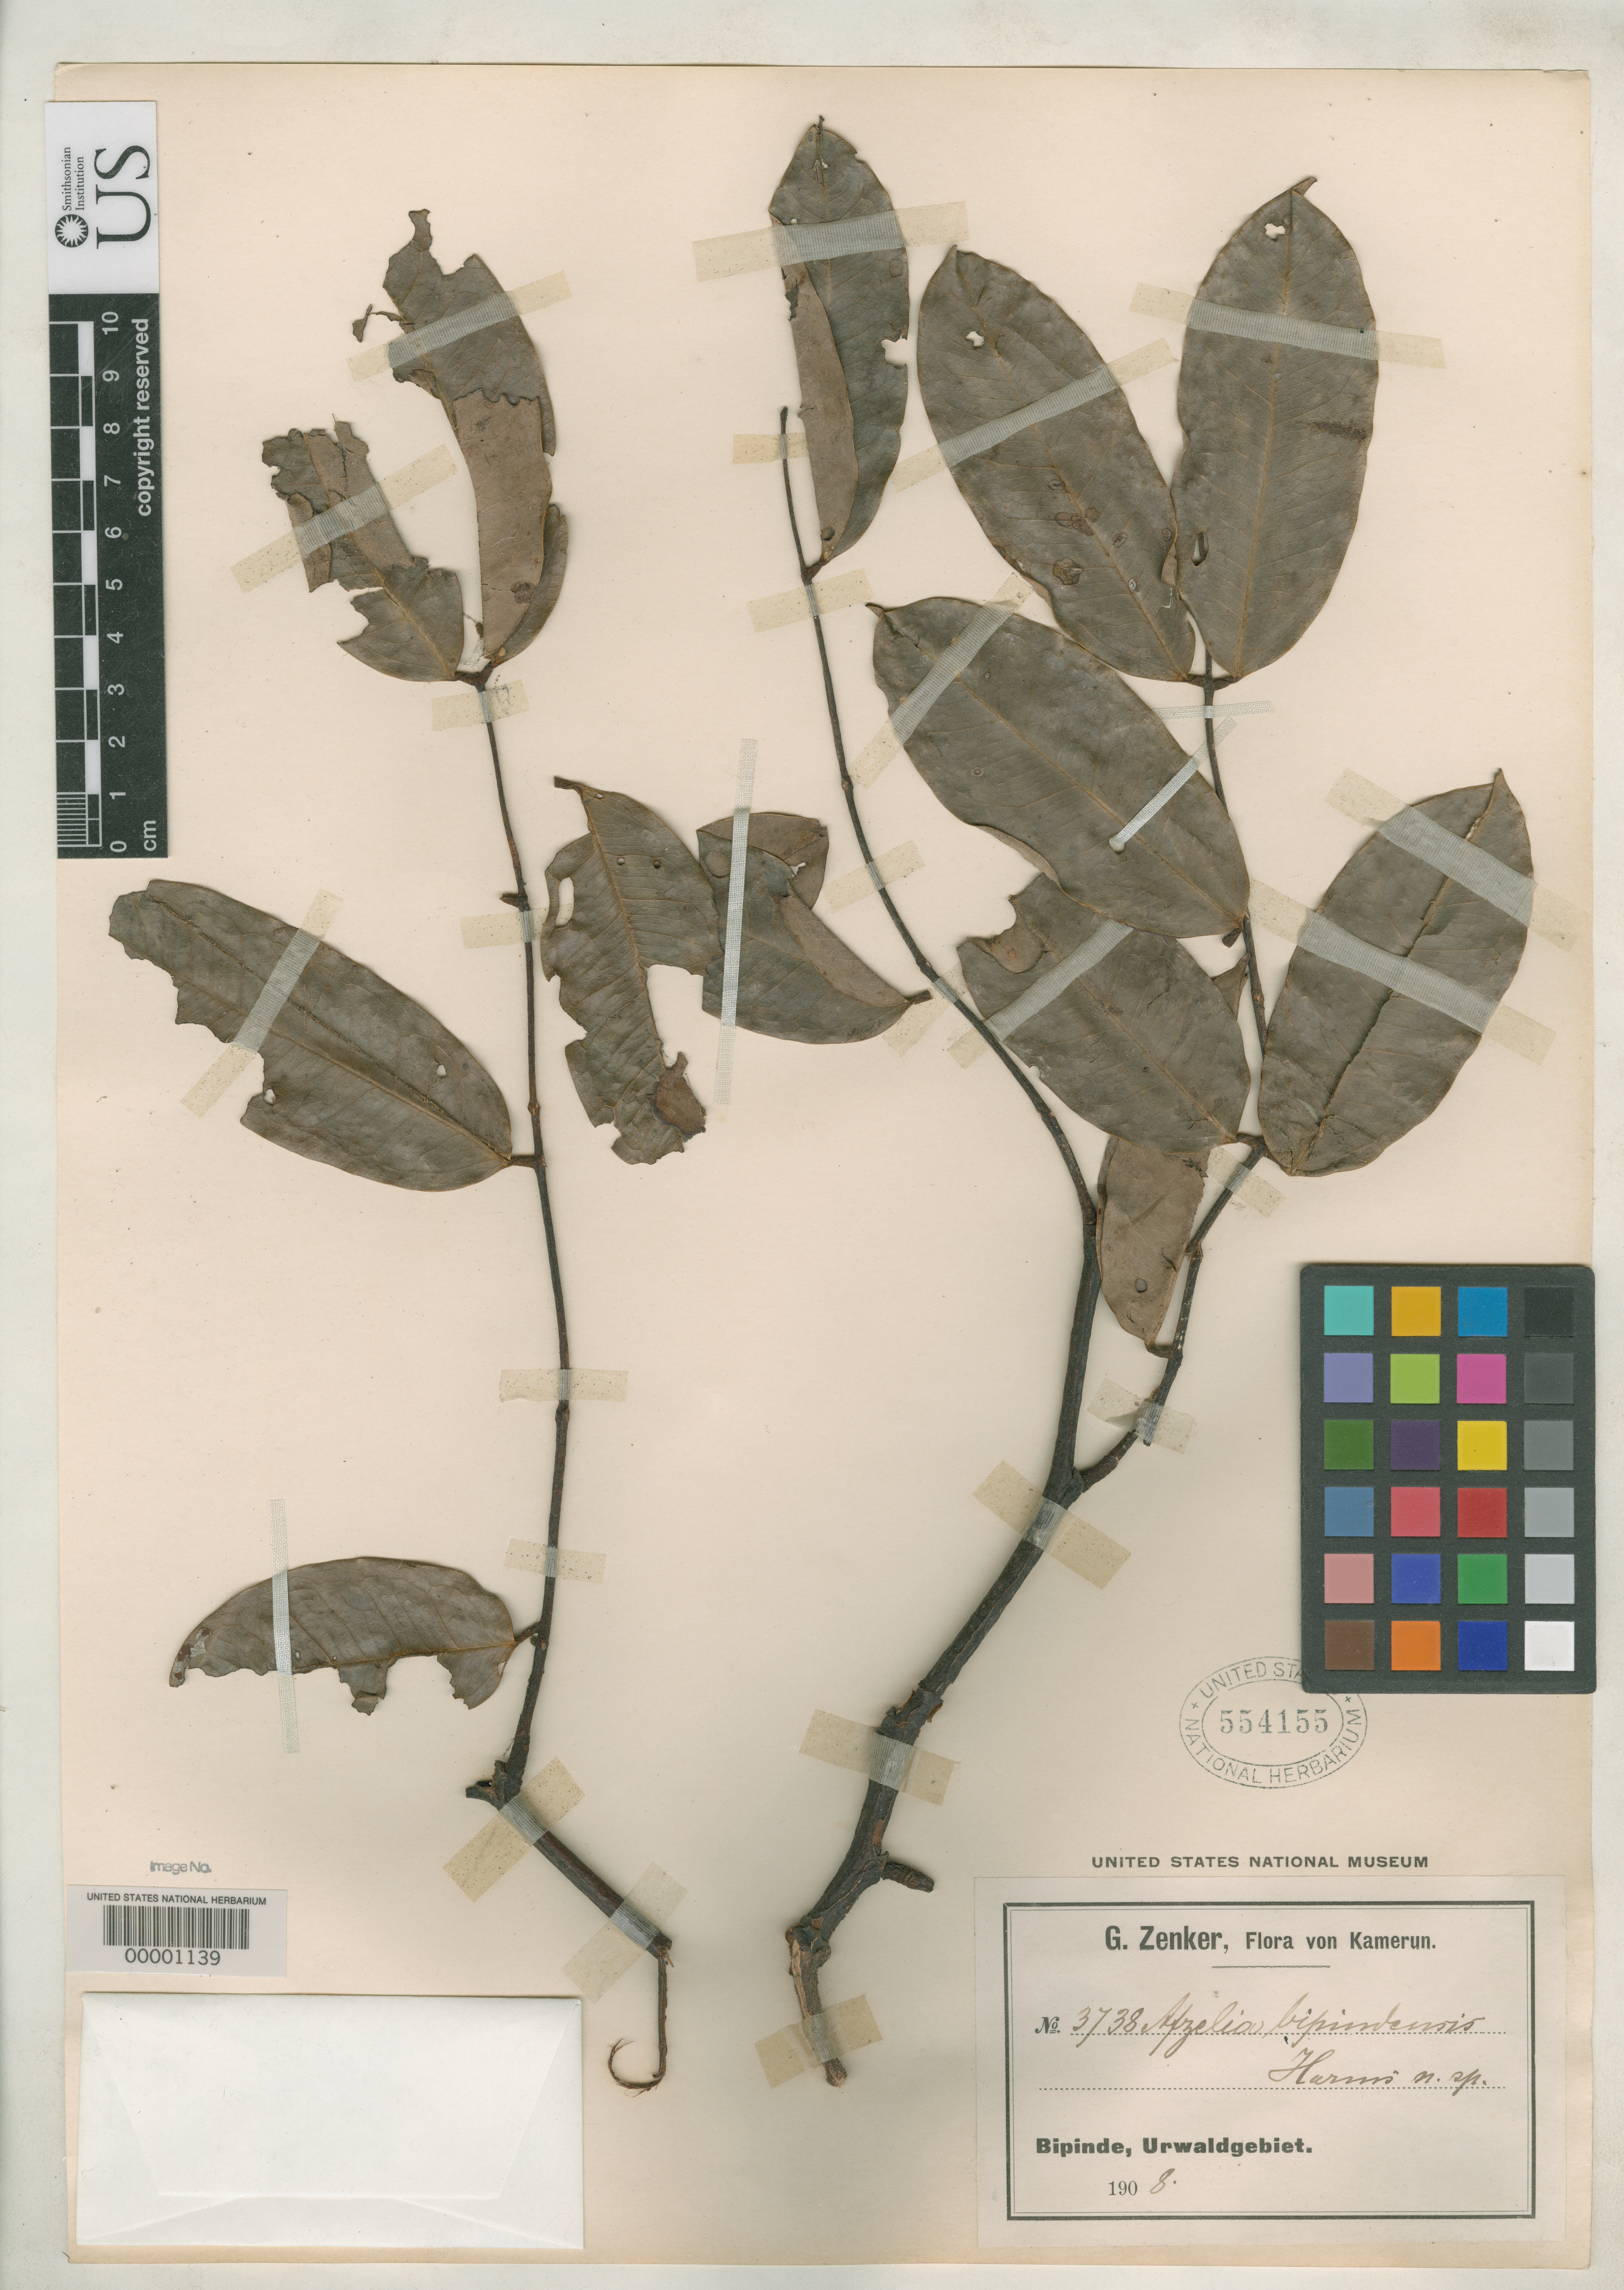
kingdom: Plantae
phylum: Tracheophyta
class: Magnoliopsida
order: Fabales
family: Fabaceae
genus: Afzelia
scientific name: Afzelia bipindensis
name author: Harms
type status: Isotype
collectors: G. A. Zenker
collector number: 3738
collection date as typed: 1908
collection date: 1908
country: Cameroon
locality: Bipindi.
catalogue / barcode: US 554155